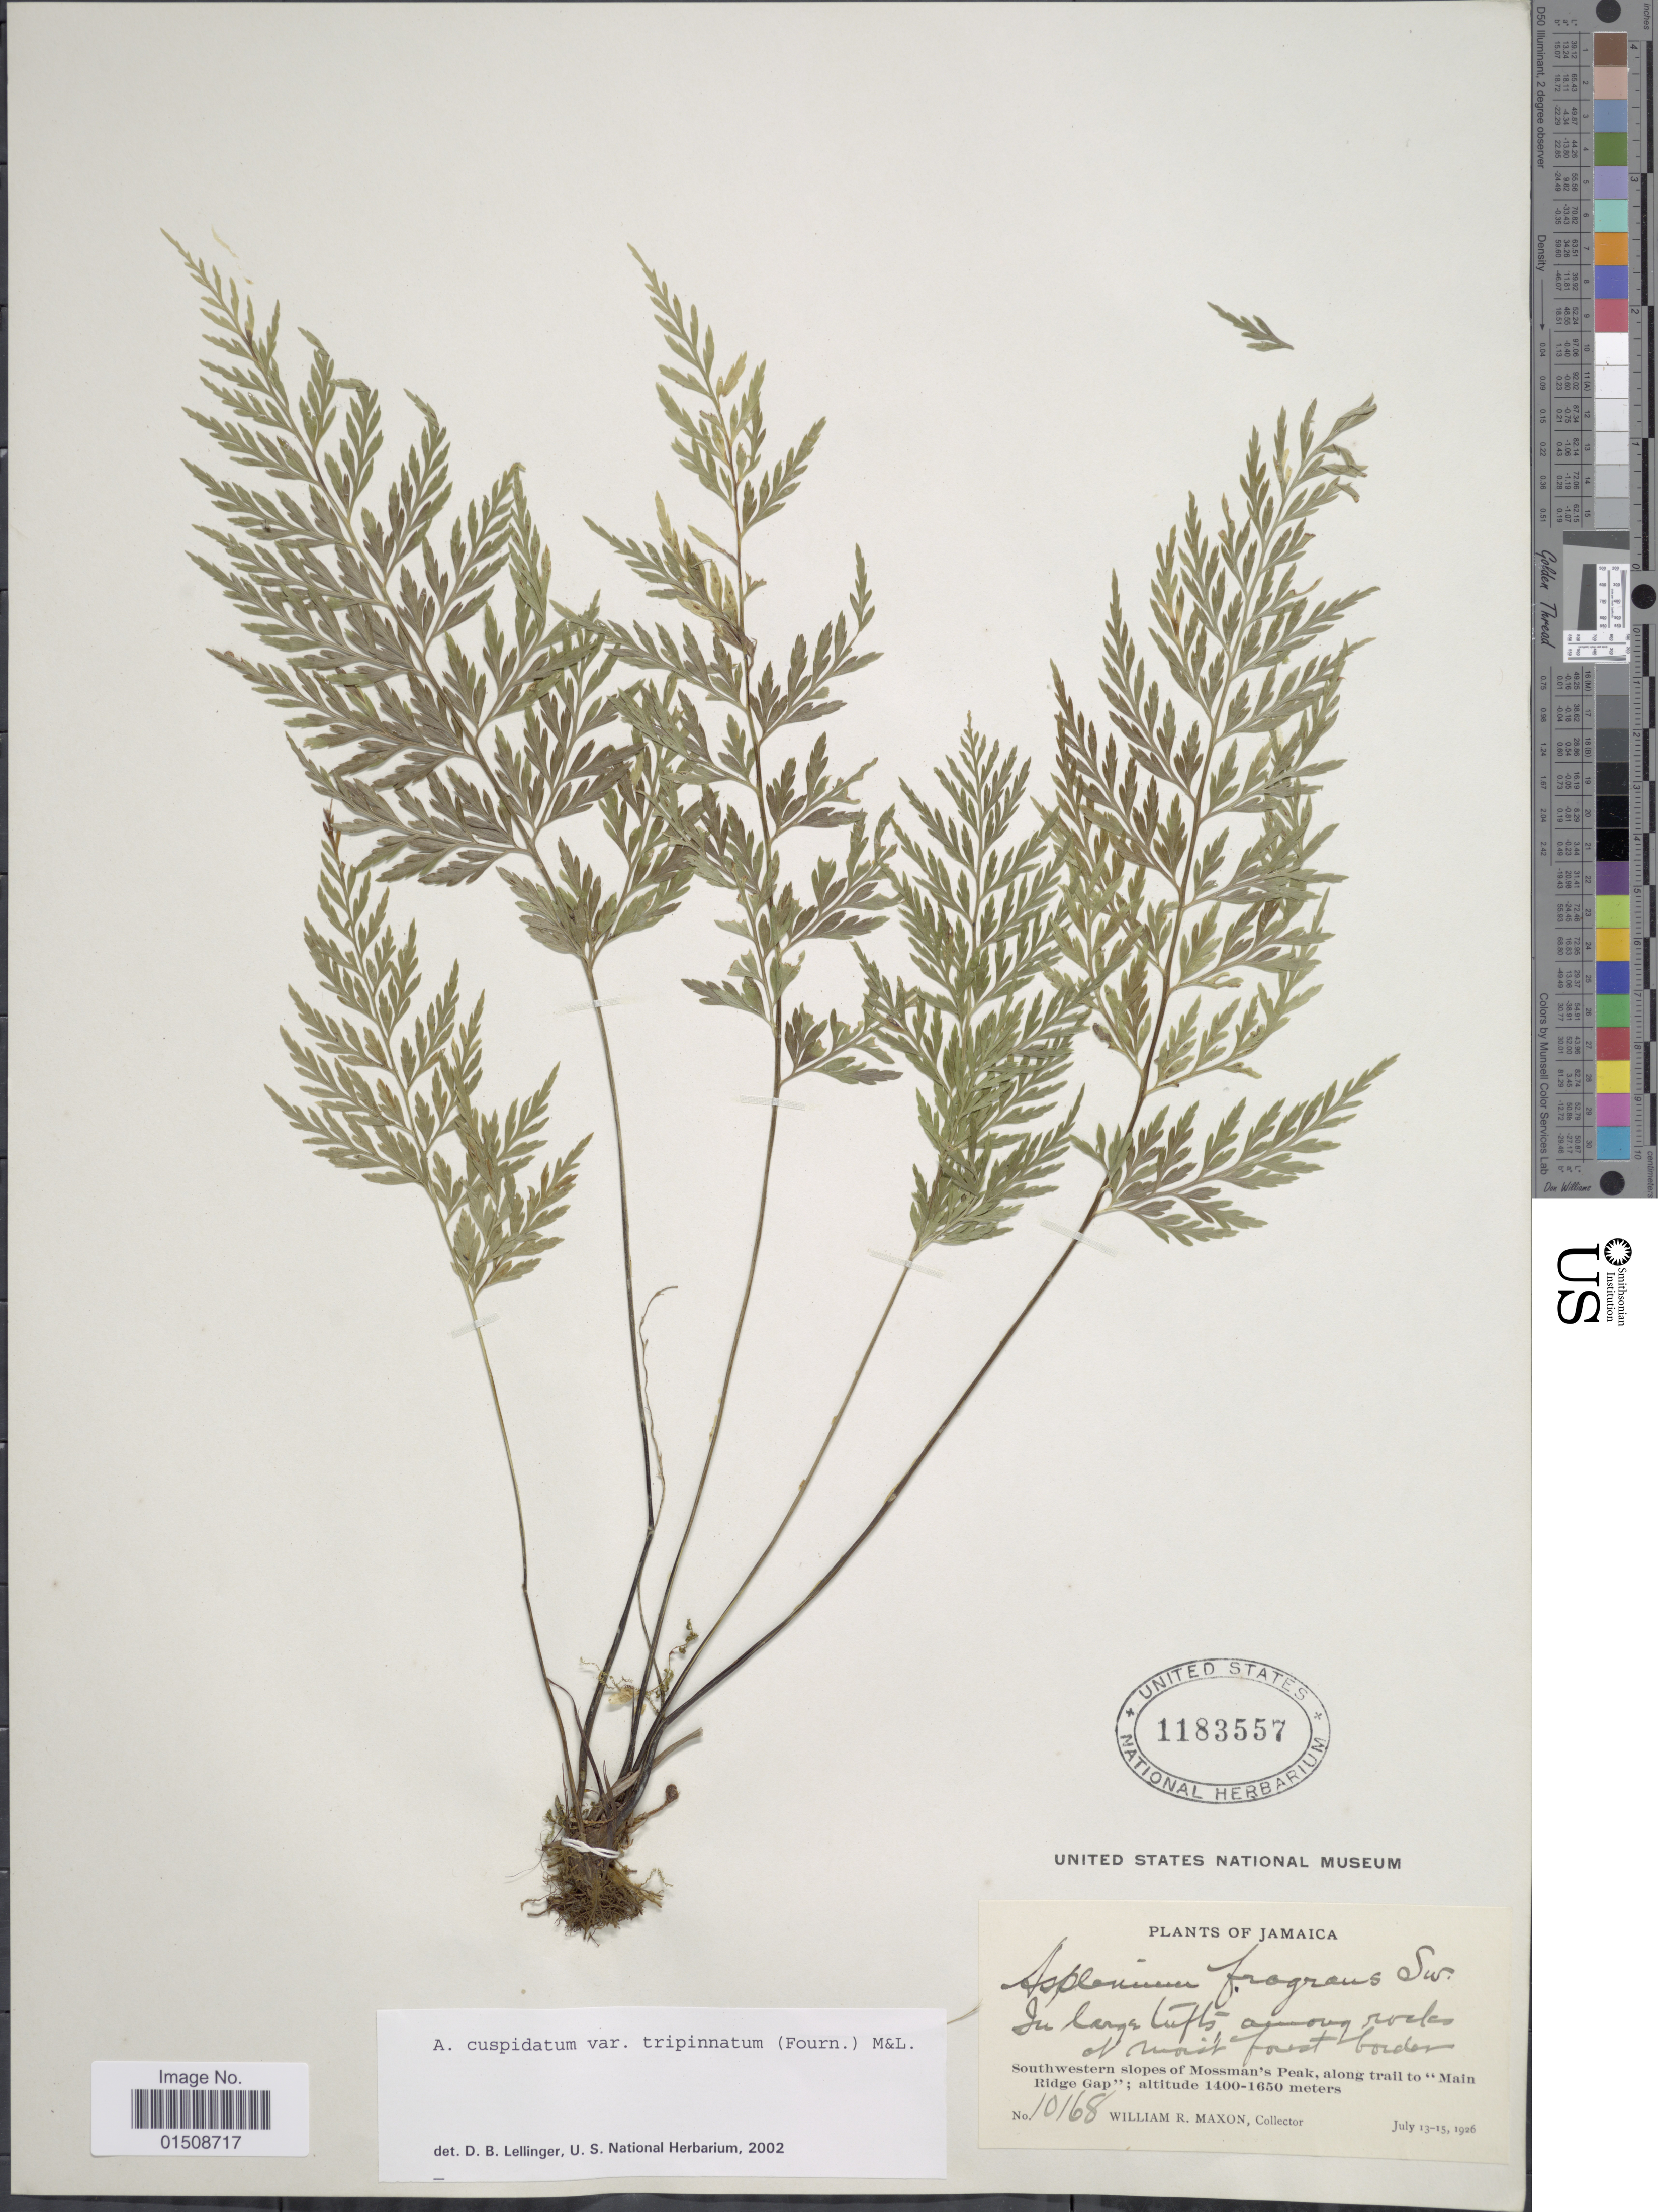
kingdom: Plantae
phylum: Tracheophyta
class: Polypodiopsida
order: Polypodiales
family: Aspleniaceae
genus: Asplenium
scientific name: Asplenium cuspidatum var. tripinnatum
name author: (E. Fourn.) C.V. Morton & Lellinger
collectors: W. R. Maxon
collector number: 10168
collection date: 1926-07-13/1926-07-15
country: Jamaica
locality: Southwestern slopes of Mossman's Peak, along trail to "Main Ridge Gap"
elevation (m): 1400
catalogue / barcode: US 1183557